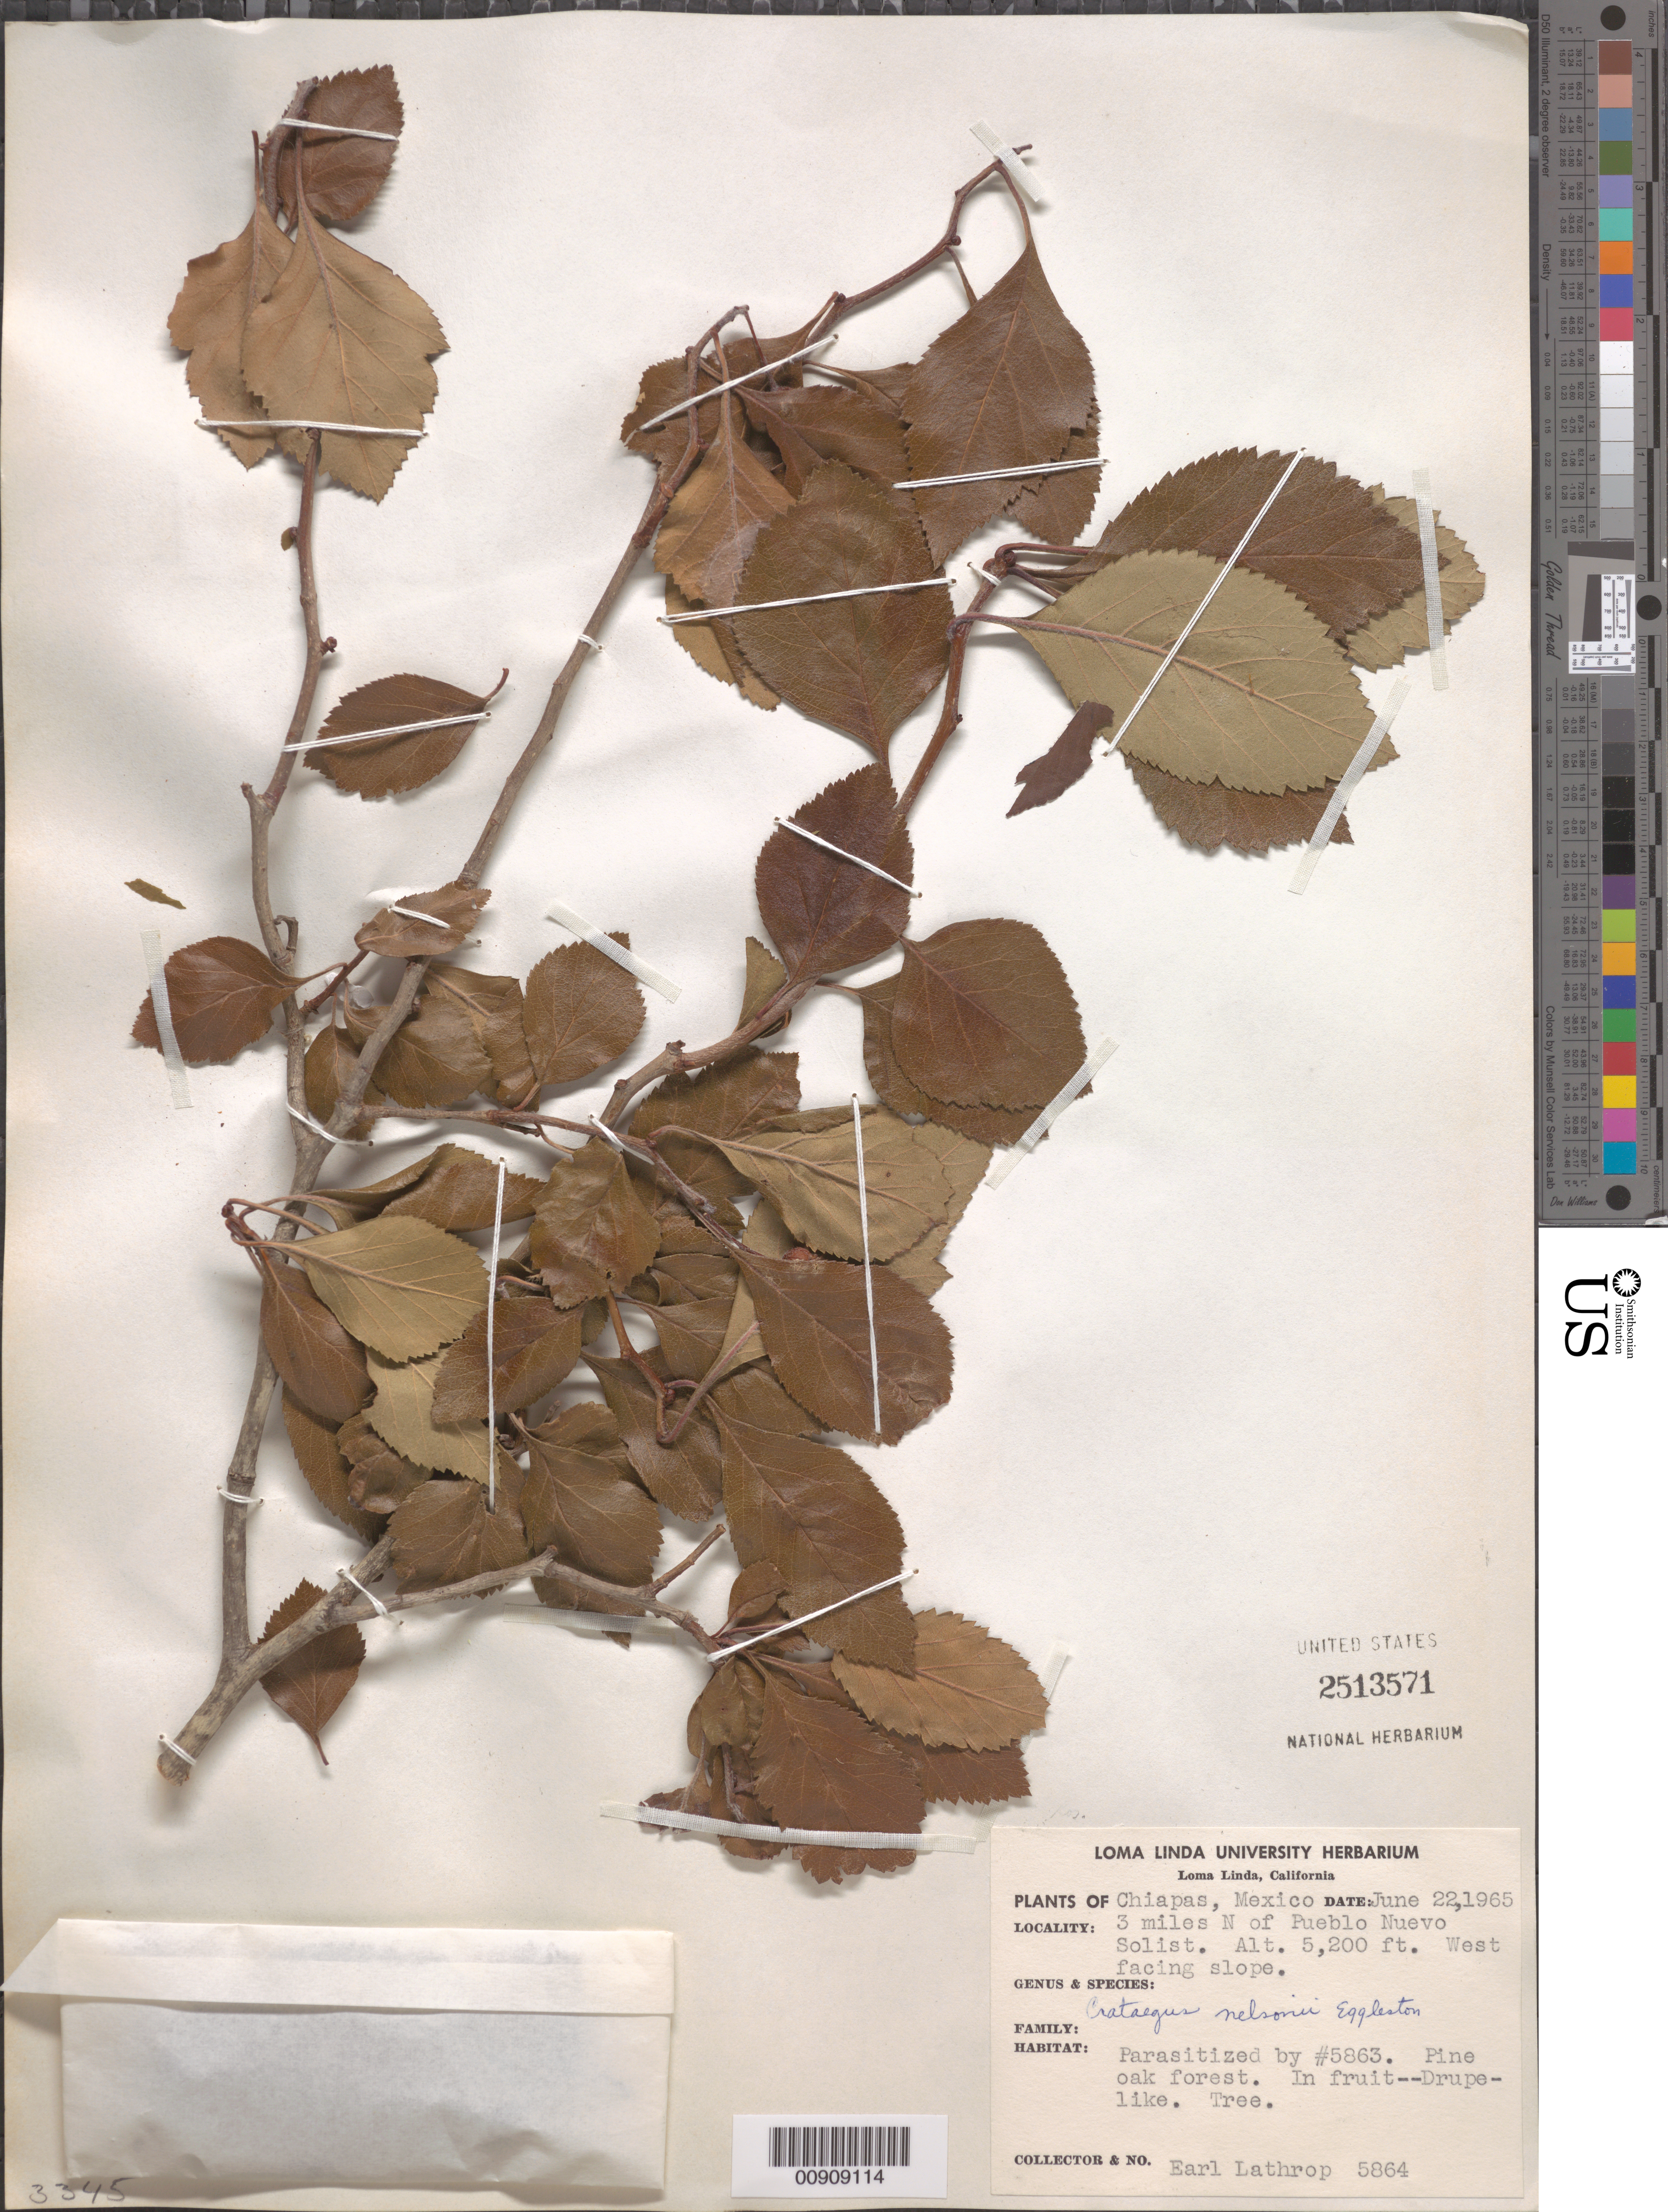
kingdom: Plantae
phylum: Tracheophyta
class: Magnoliopsida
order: Rosales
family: Rosaceae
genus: Crataegus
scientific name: Crataegus nelsonii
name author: Eggl.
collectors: E. W. Lathrop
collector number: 5864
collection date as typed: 22 Jun 1965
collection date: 1965-06-22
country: Mexico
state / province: Chiapas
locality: Chiapas: 3 miles N of Pueblo Nuevo Solistahuacán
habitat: West facing slope. Pine oak forest.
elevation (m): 1585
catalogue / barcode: US 2513571